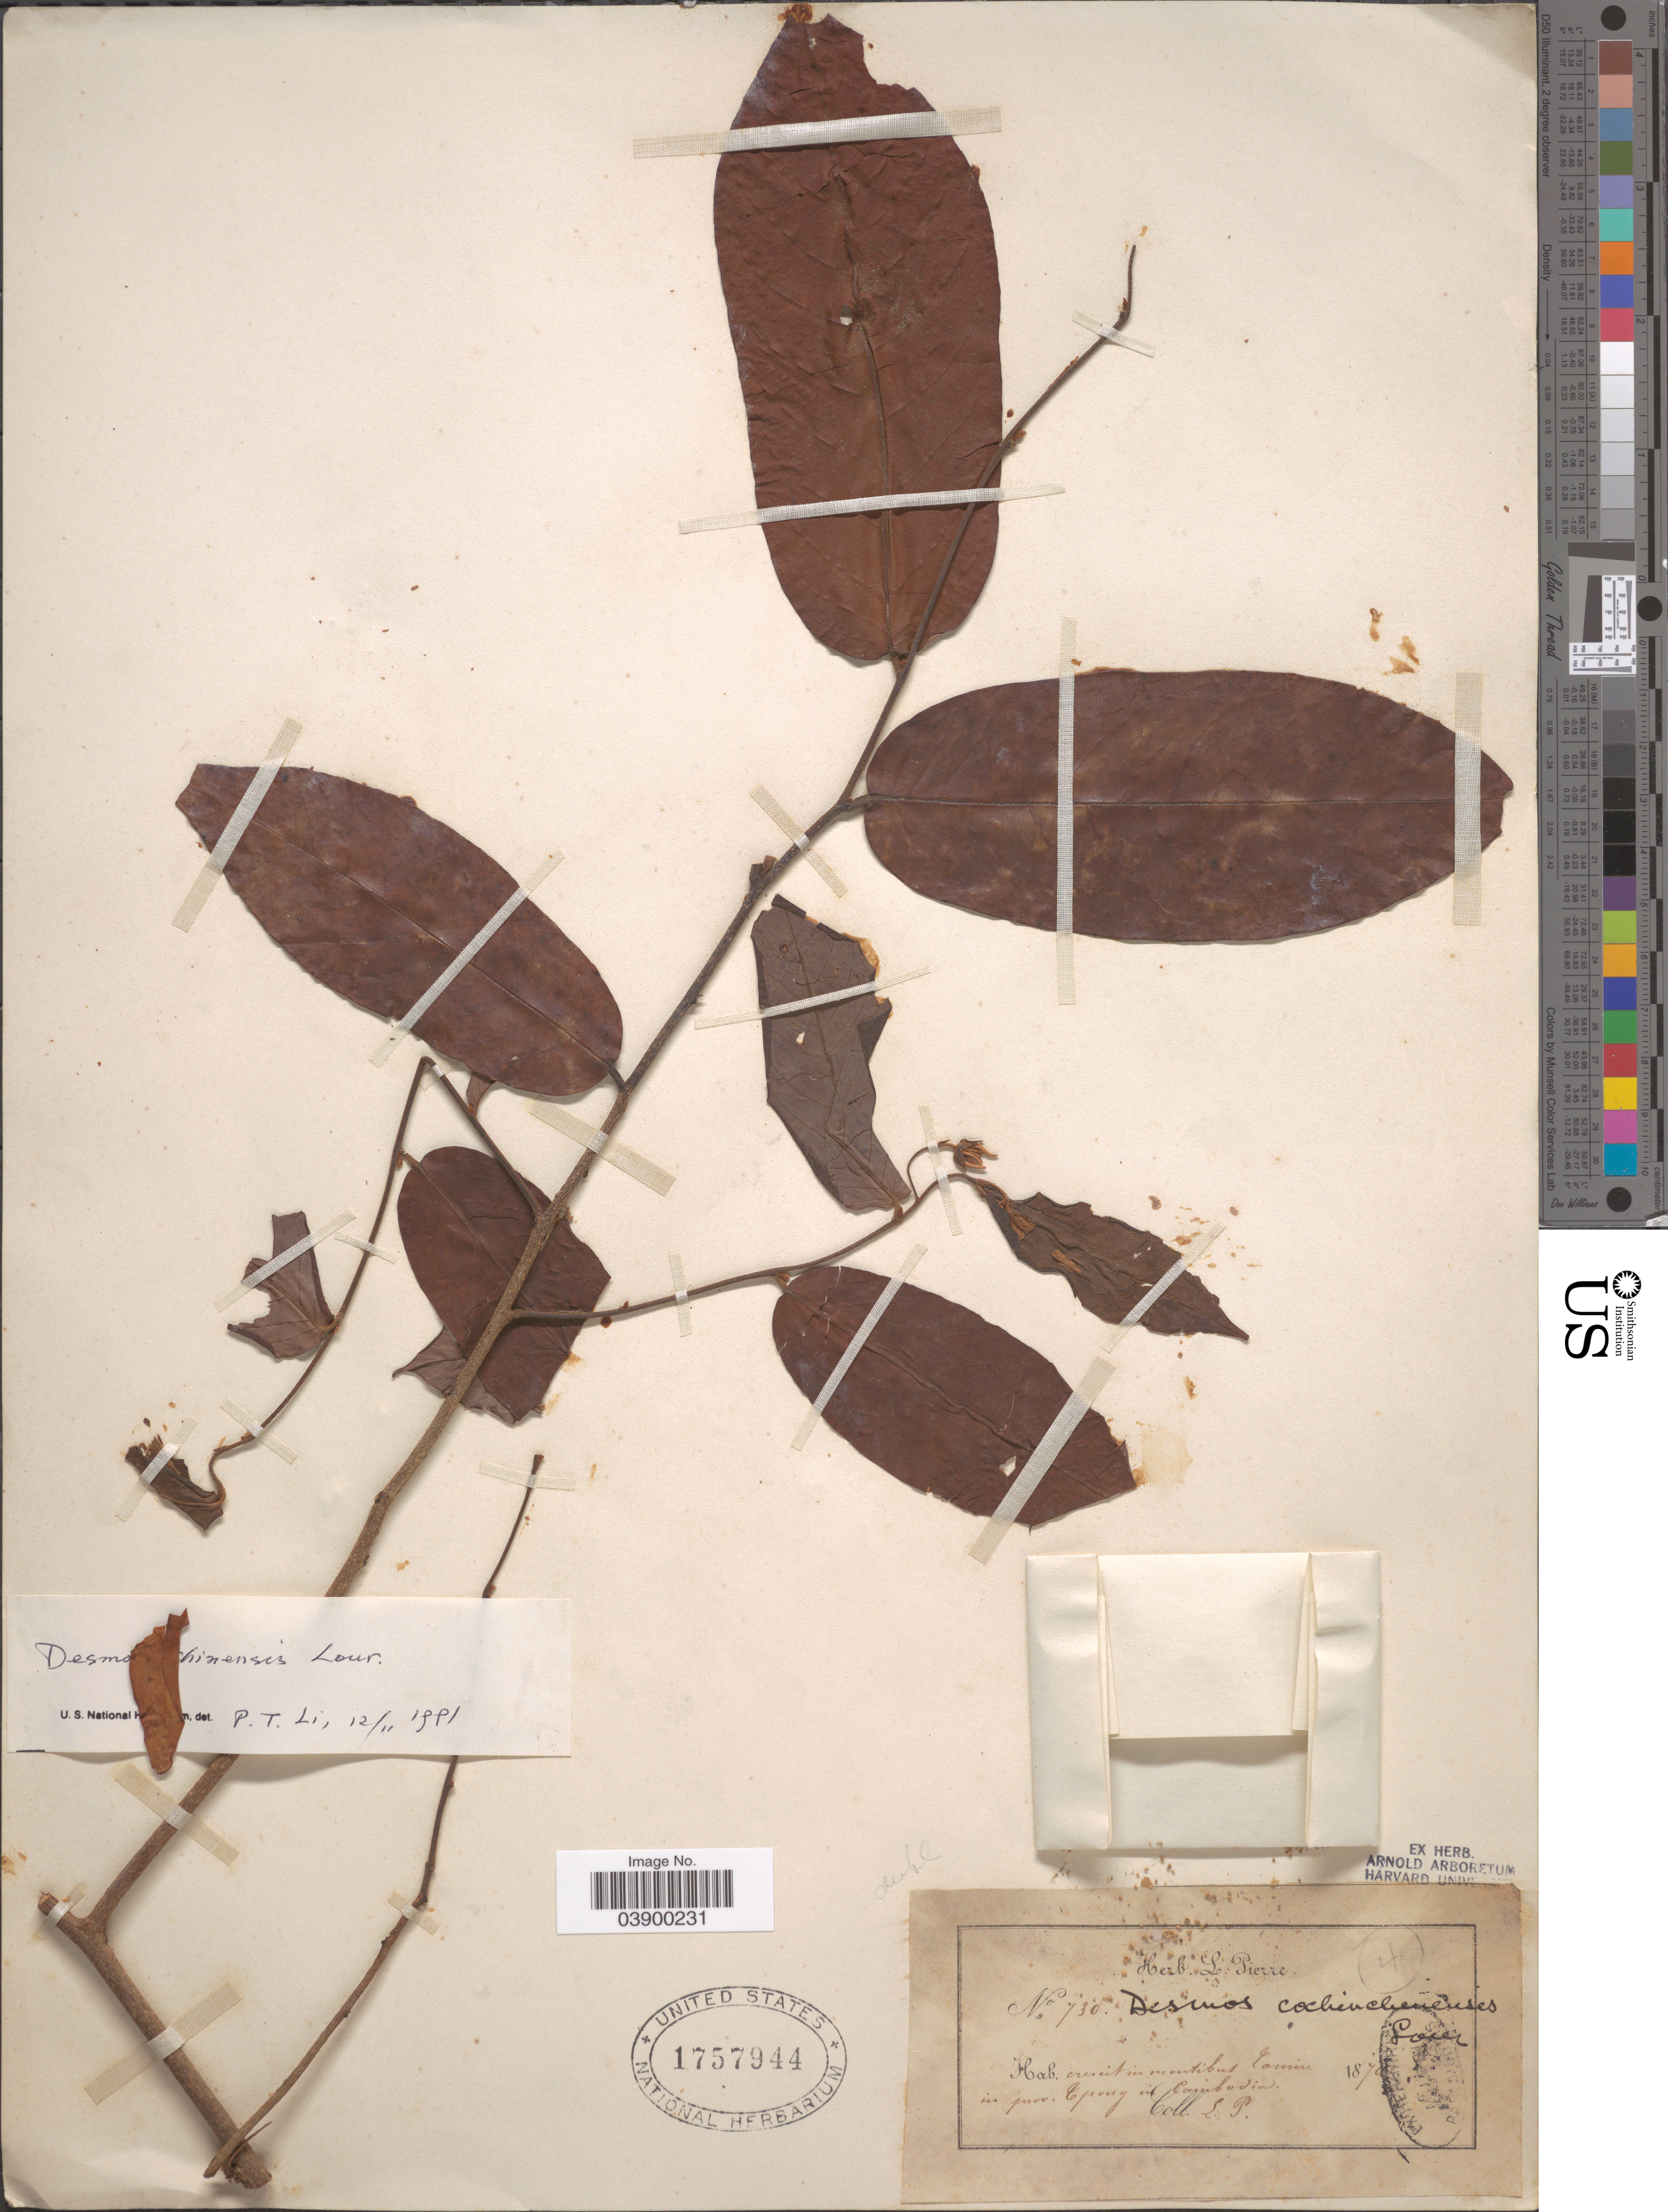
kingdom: Plantae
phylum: Tracheophyta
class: Magnoliopsida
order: Magnoliales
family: Annonaceae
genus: Desmos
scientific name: Desmos chinensis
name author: Lour.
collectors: L. Pierre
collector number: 730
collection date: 1870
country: Cambodia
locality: Crescit in montibus Tamire in prov. Tpong.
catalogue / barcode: US 1757944